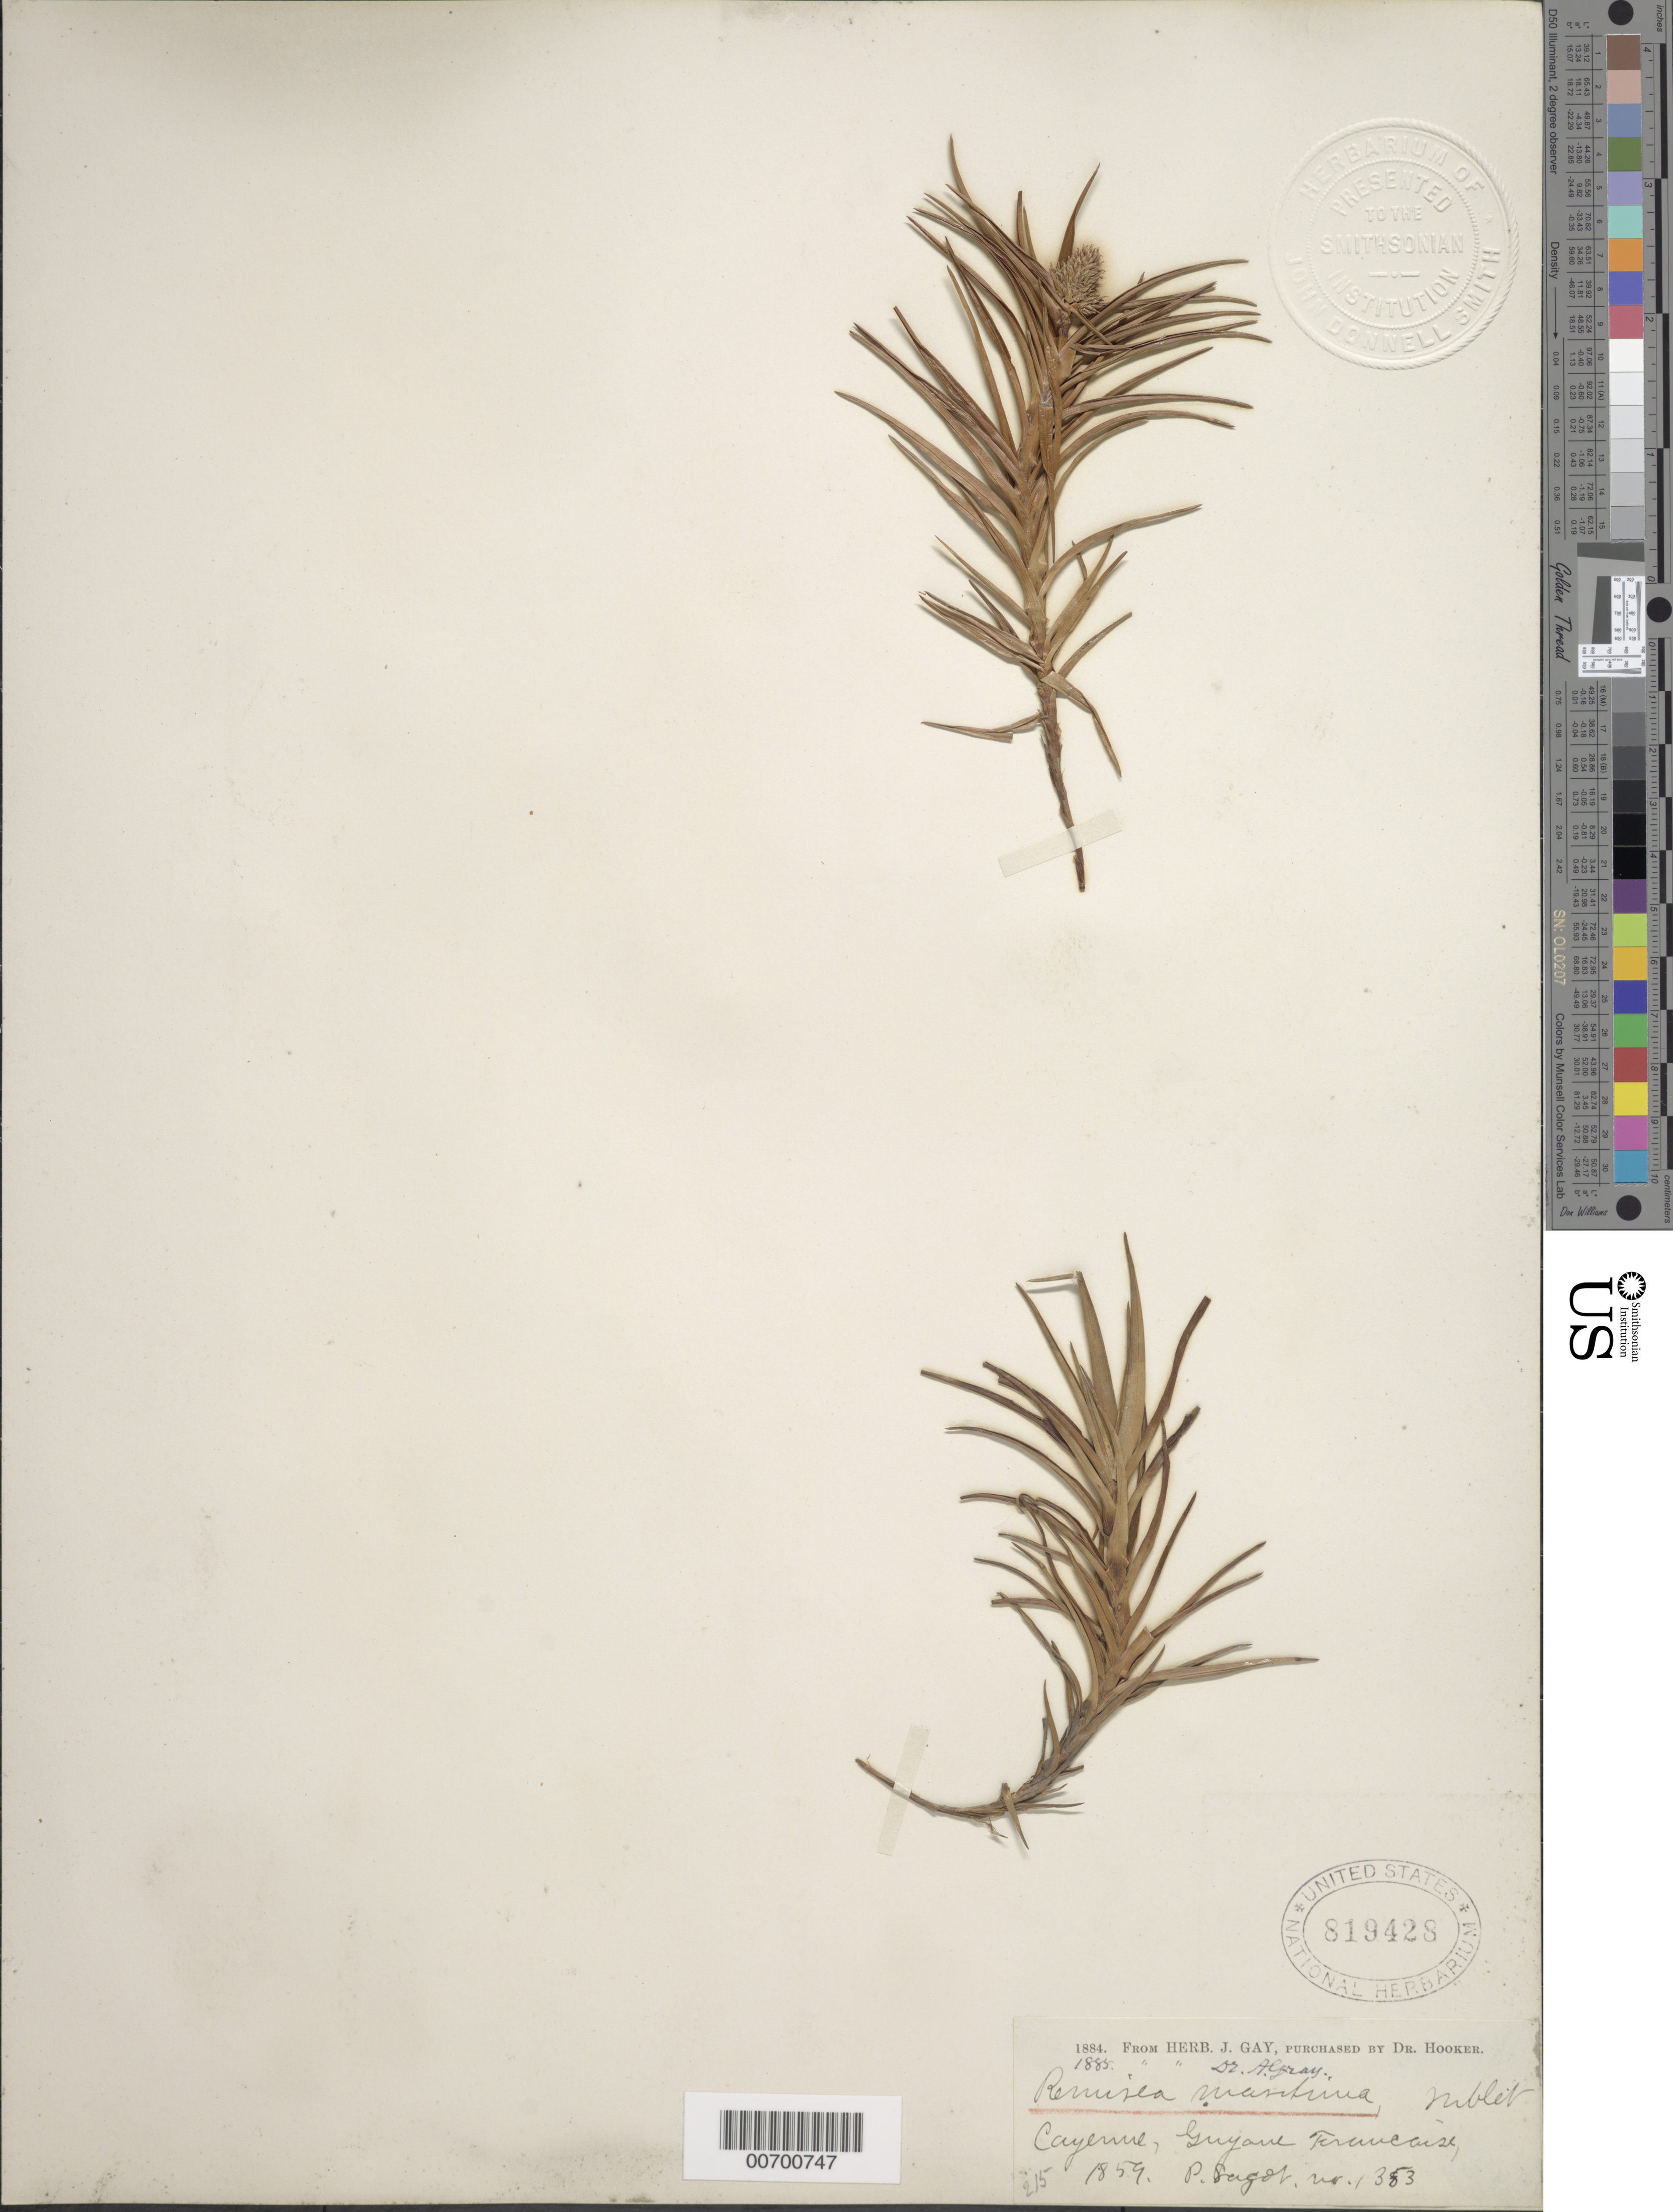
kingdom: Plantae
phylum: Tracheophyta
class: Liliopsida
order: Poales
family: Cyperaceae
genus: Cyperus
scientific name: Cyperus pedunculatus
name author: (R. Br.) J. Kern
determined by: Strong, Mark T., (BOT), Smithsonian Institution - National Museum of Natural History (UNITED STATES)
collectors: P. A. Sagot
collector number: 1383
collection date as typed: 1859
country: French Guiana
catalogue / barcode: US 819428